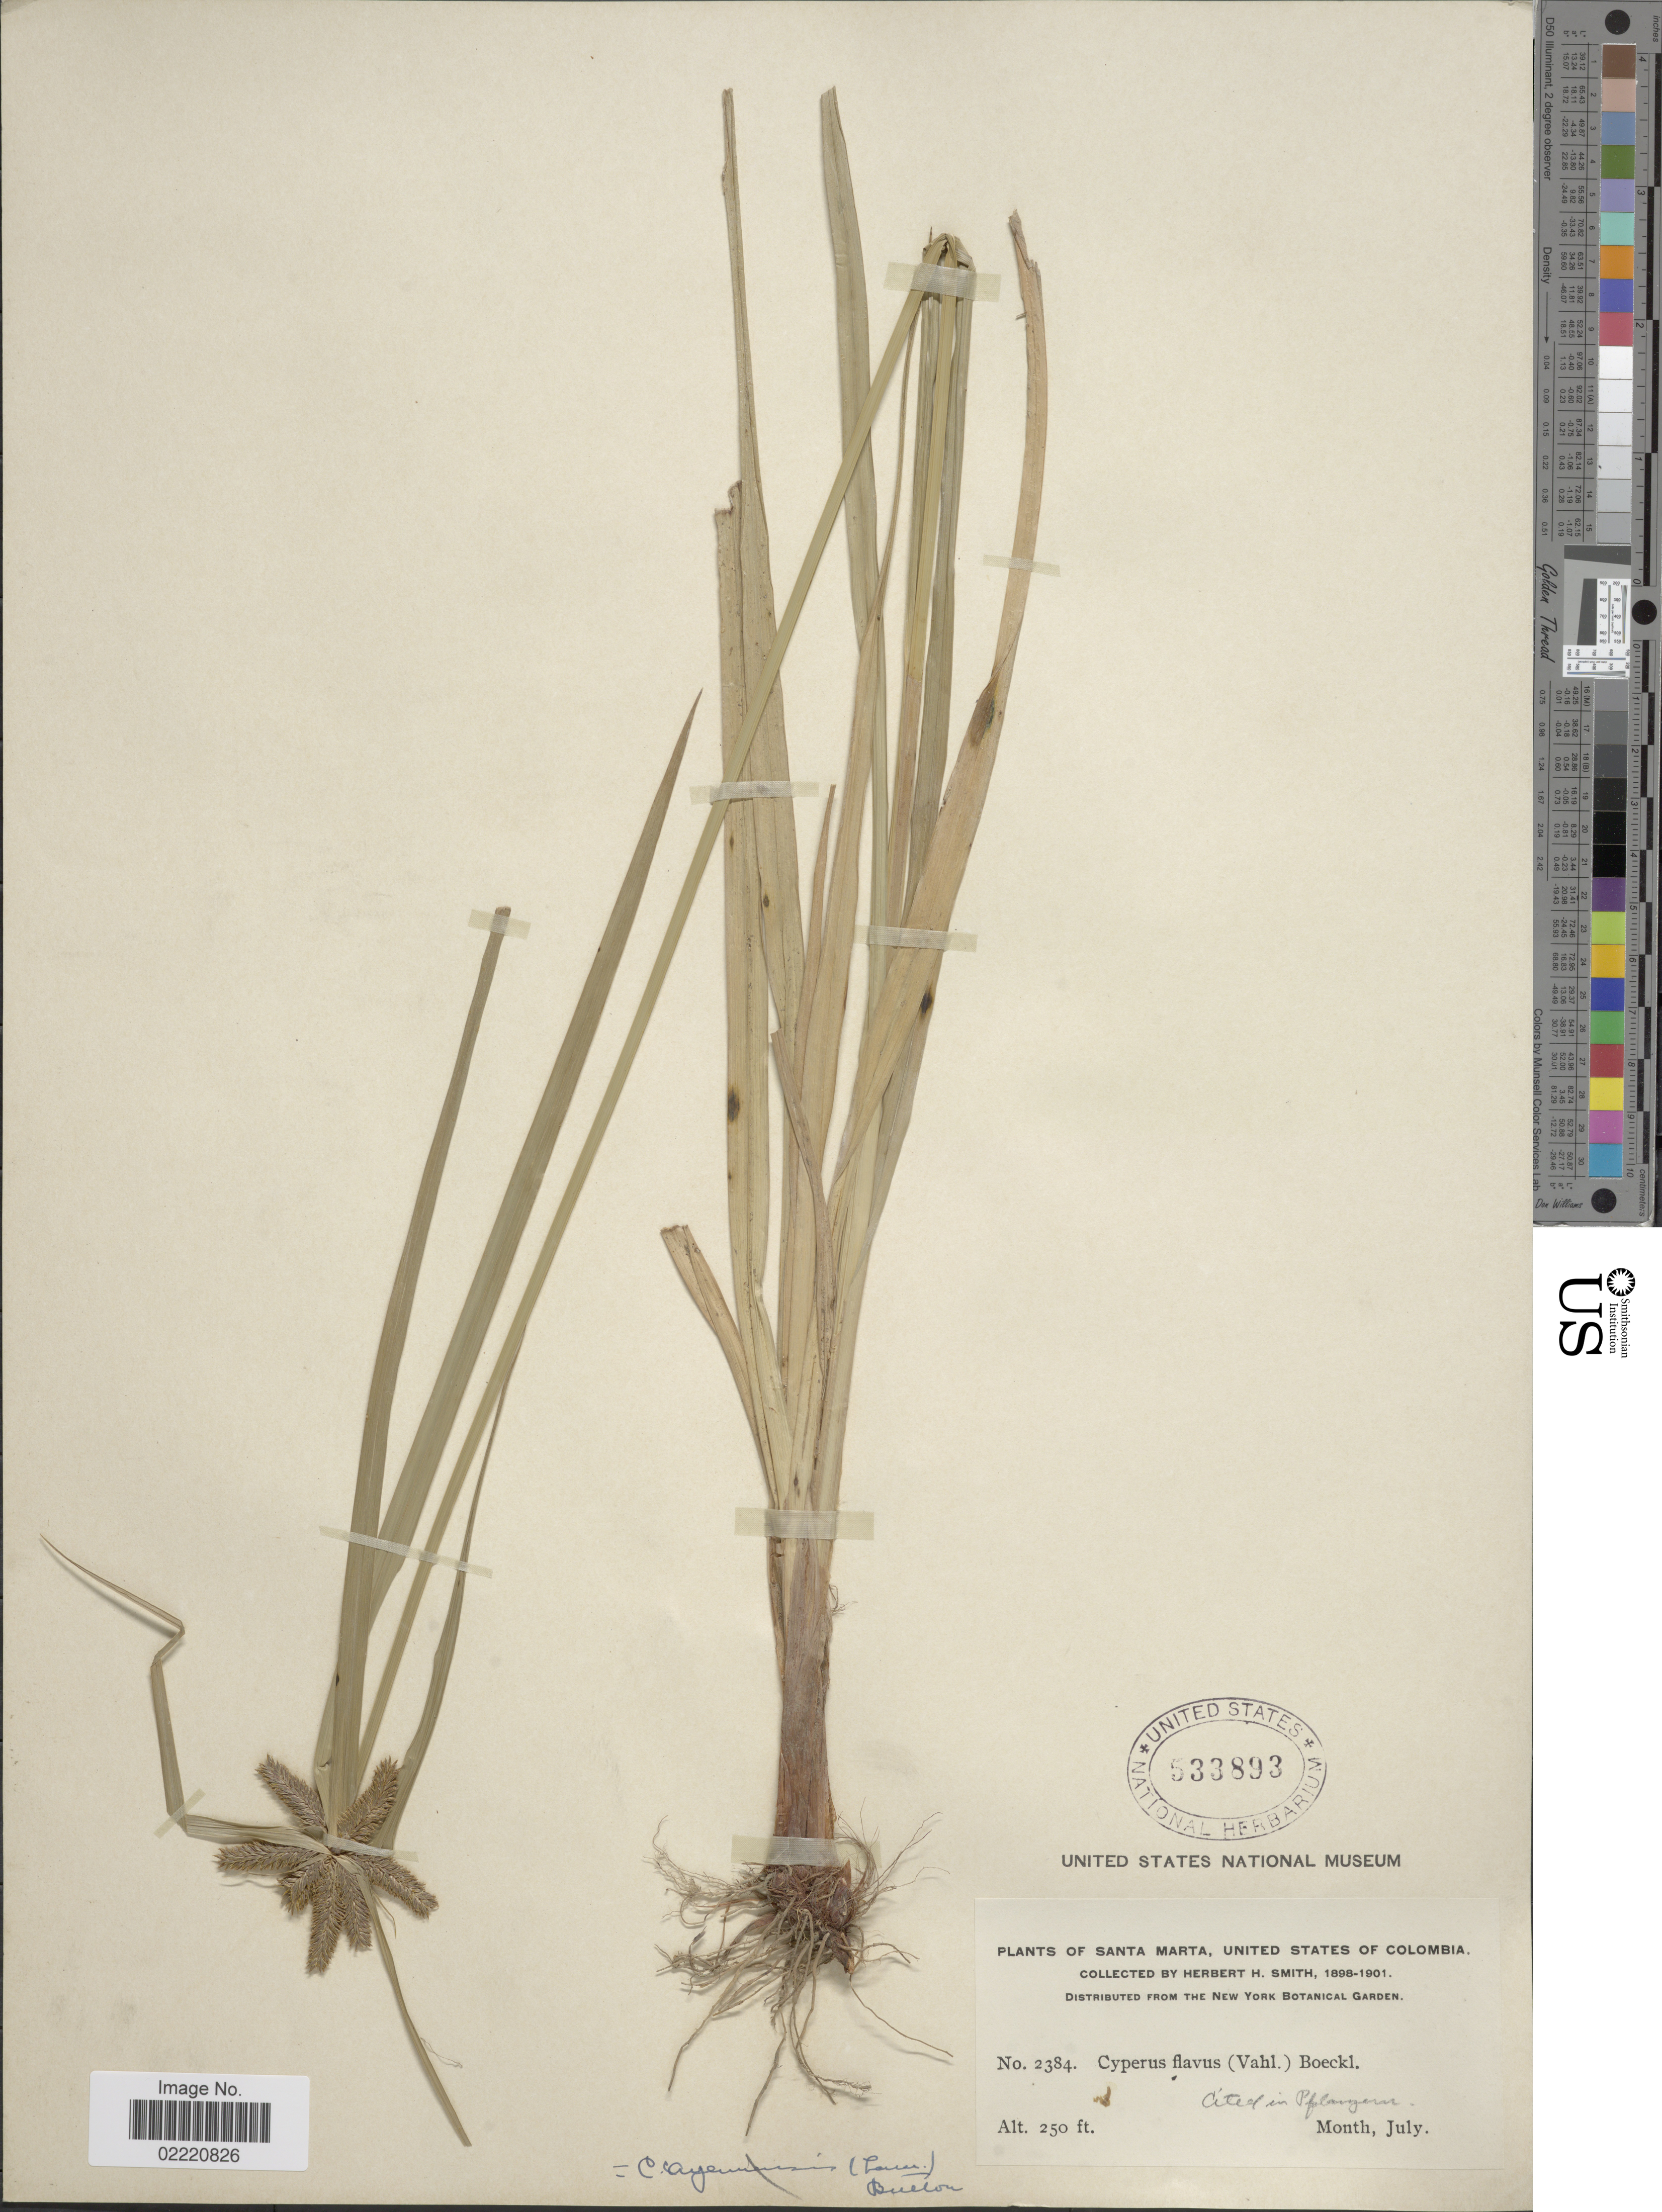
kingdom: Plantae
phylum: Tracheophyta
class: Liliopsida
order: Poales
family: Cyperaceae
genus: Cyperus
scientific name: Cyperus aggregatus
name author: (Willd.) Endl.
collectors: Herbert H. Smith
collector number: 2384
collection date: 1898-07/1901-07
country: Colombia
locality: Santa Marta, United States of Columbia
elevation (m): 76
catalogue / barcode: US 533893